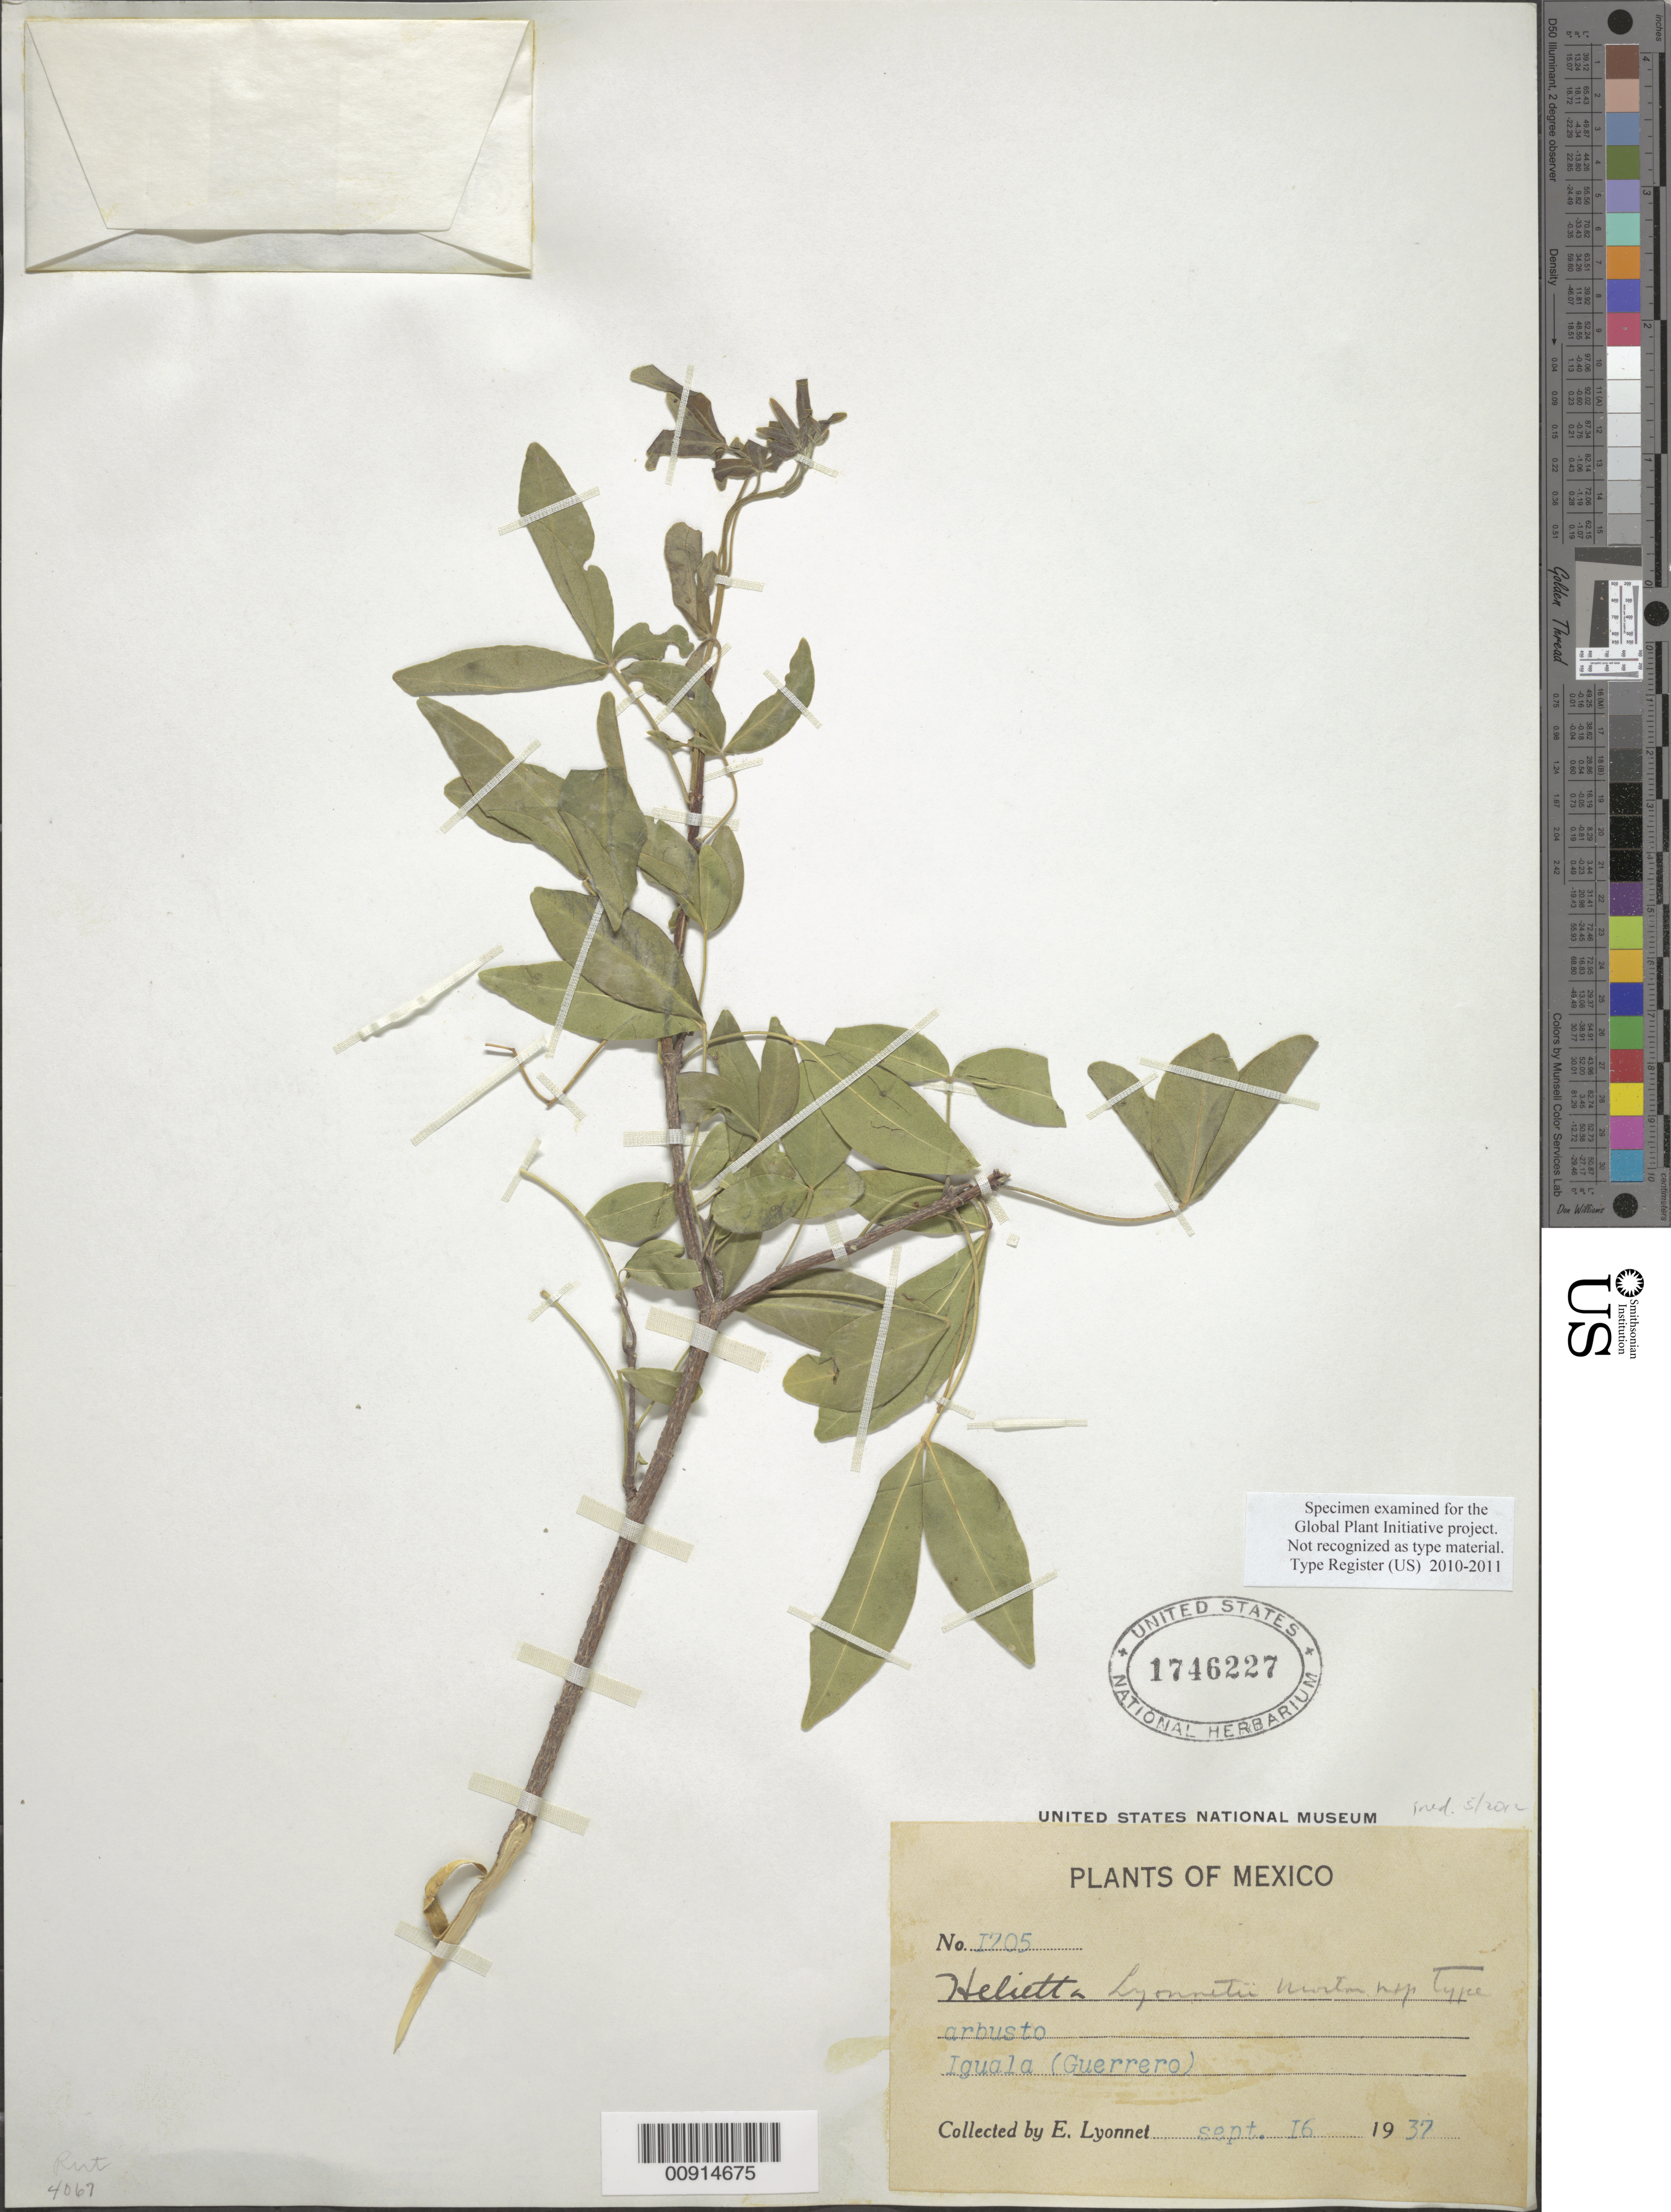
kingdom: Plantae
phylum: Tracheophyta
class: Magnoliopsida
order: Sapindales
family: Rutaceae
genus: Helietta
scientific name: Helietta lyonnetii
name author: C.V. Morton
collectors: Bro. E. Lyonnet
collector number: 1705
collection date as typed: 16 Sep 1937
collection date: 1937-09-16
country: Mexico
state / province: Guerrero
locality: Iguala (Guerrero).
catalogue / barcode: US 1746227